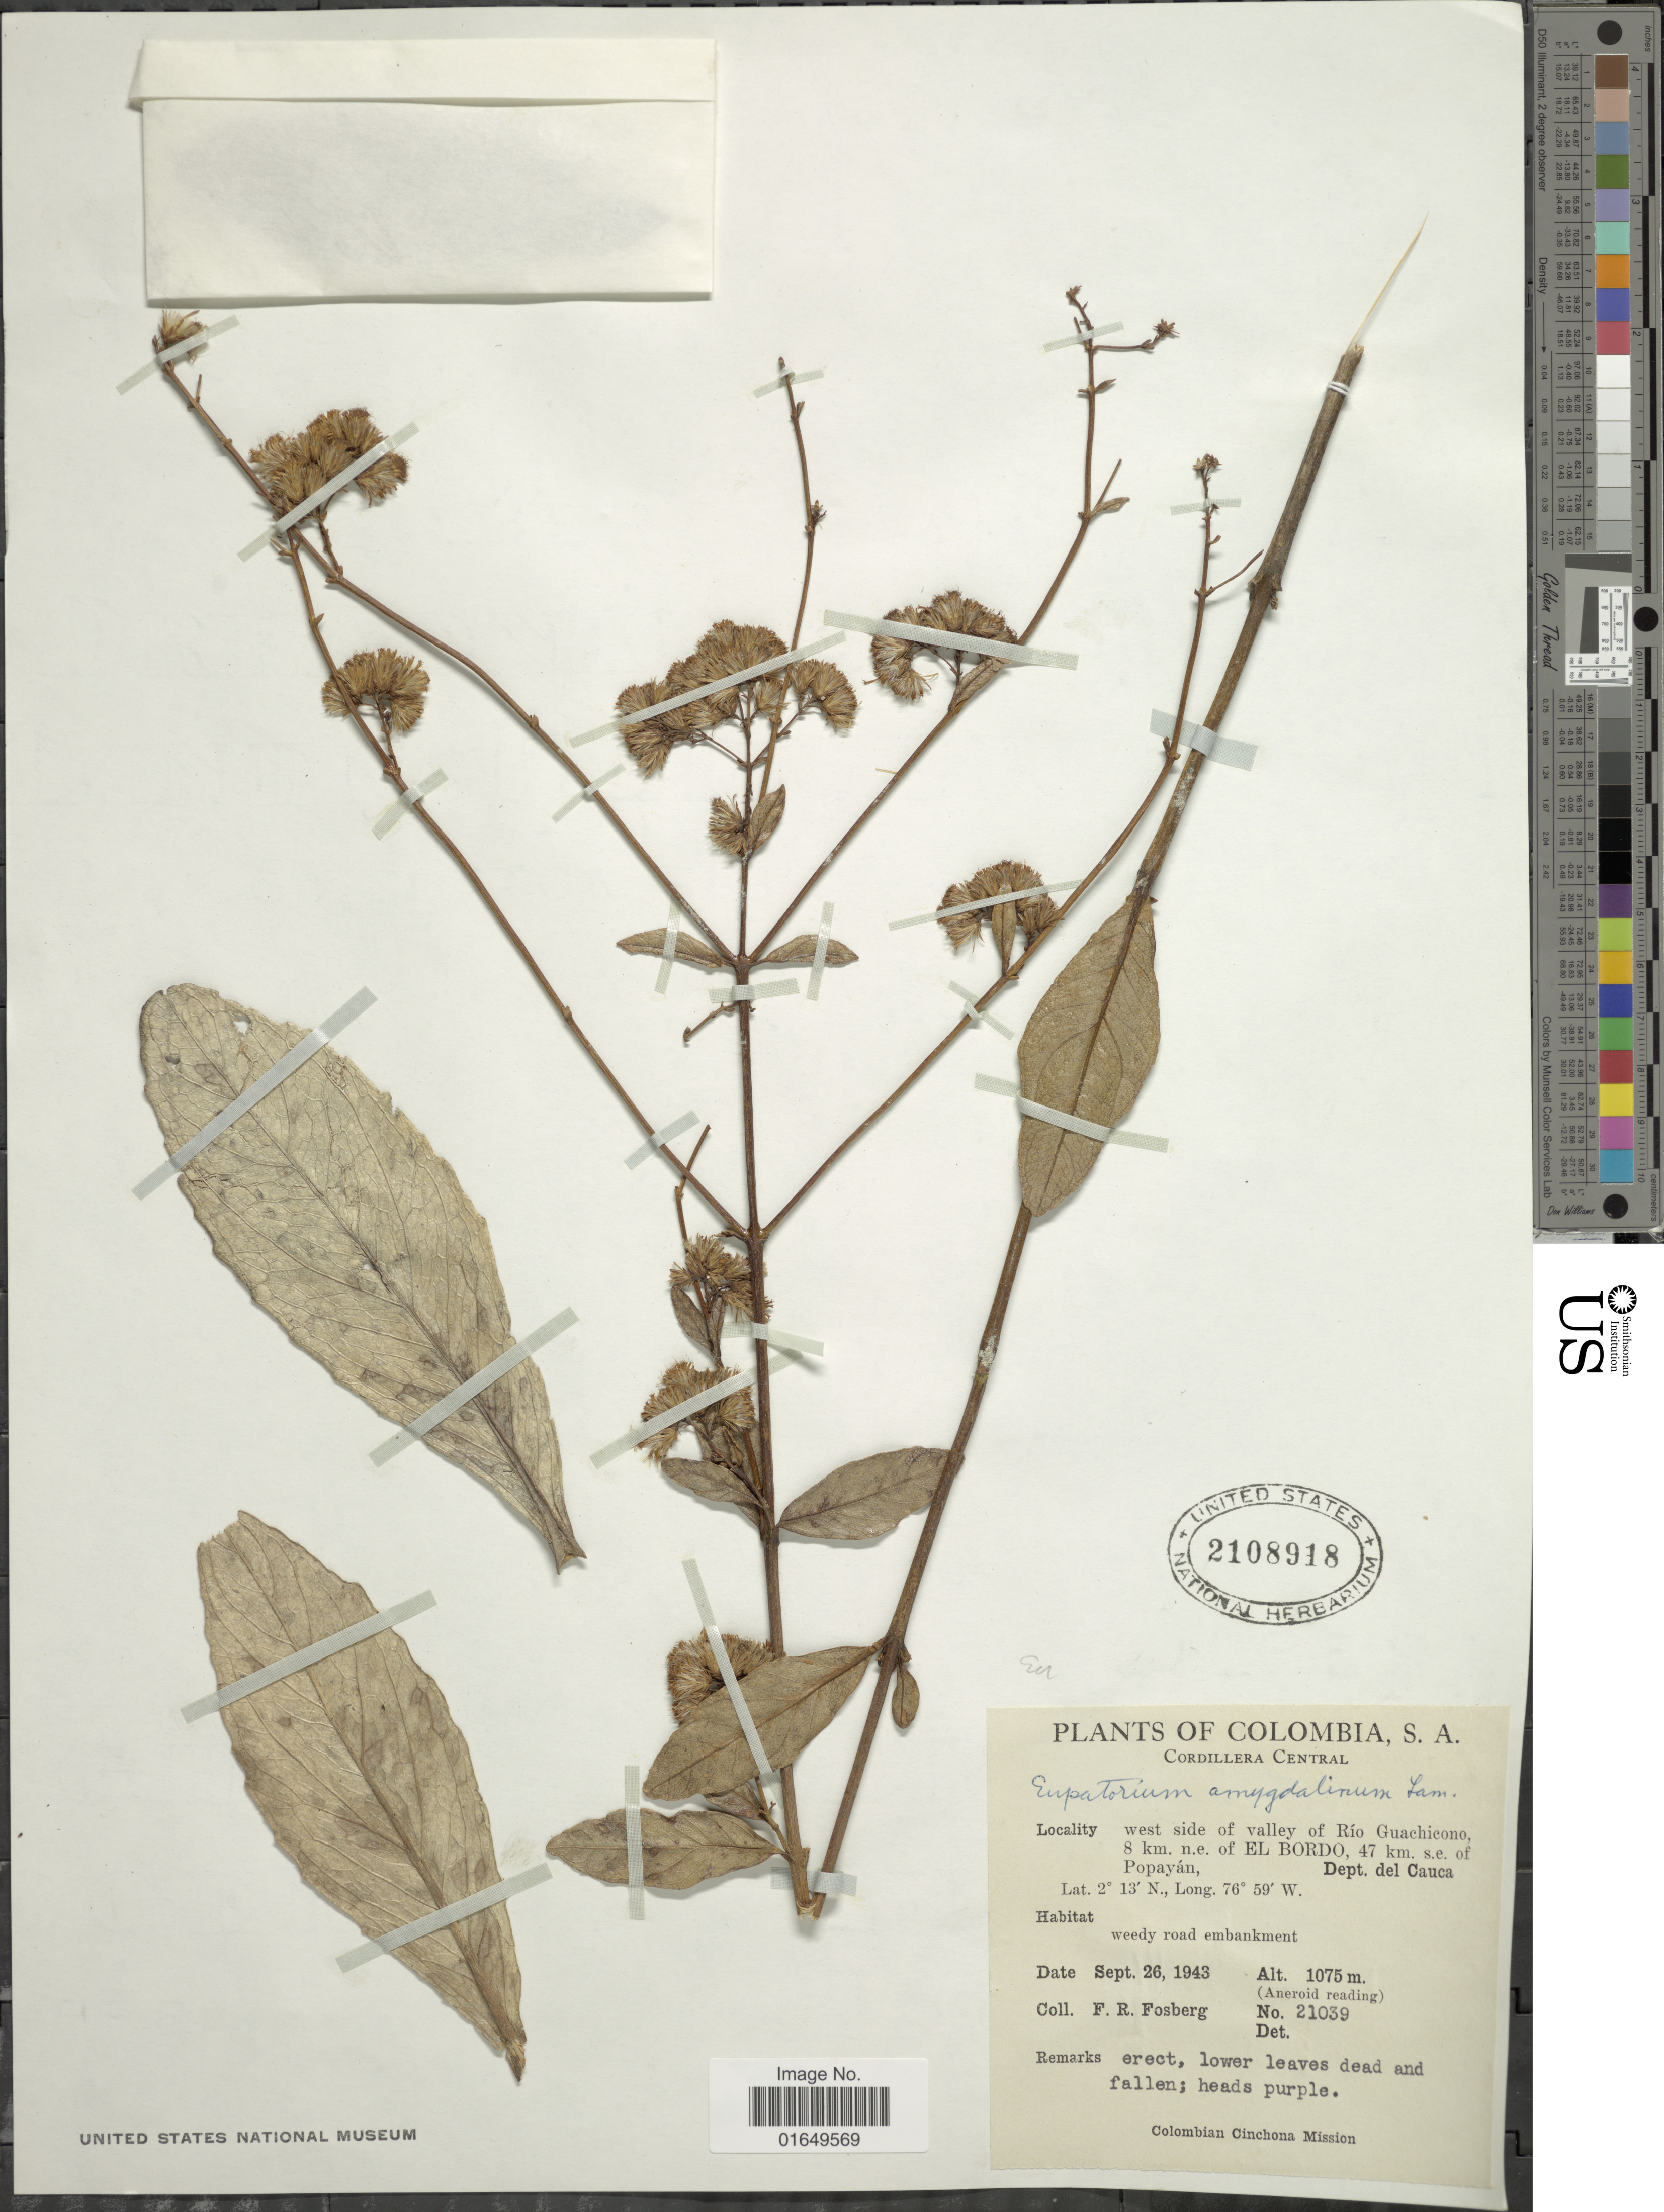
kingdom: Plantae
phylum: Tracheophyta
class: Magnoliopsida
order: Asterales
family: Asteraceae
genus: Ayapana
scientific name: Ayapana amygdalina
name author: (Lam.) R.M. King & H. Rob.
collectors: F. R. Fosberg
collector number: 21039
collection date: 1943-12-26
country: Colombia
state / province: Cauca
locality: Cordillera Central. west side of valley of Río Guachicono, 8 km. n.e. of El Bordo, 47 km. s.e. of Popayán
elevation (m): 1075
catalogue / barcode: US 2108918